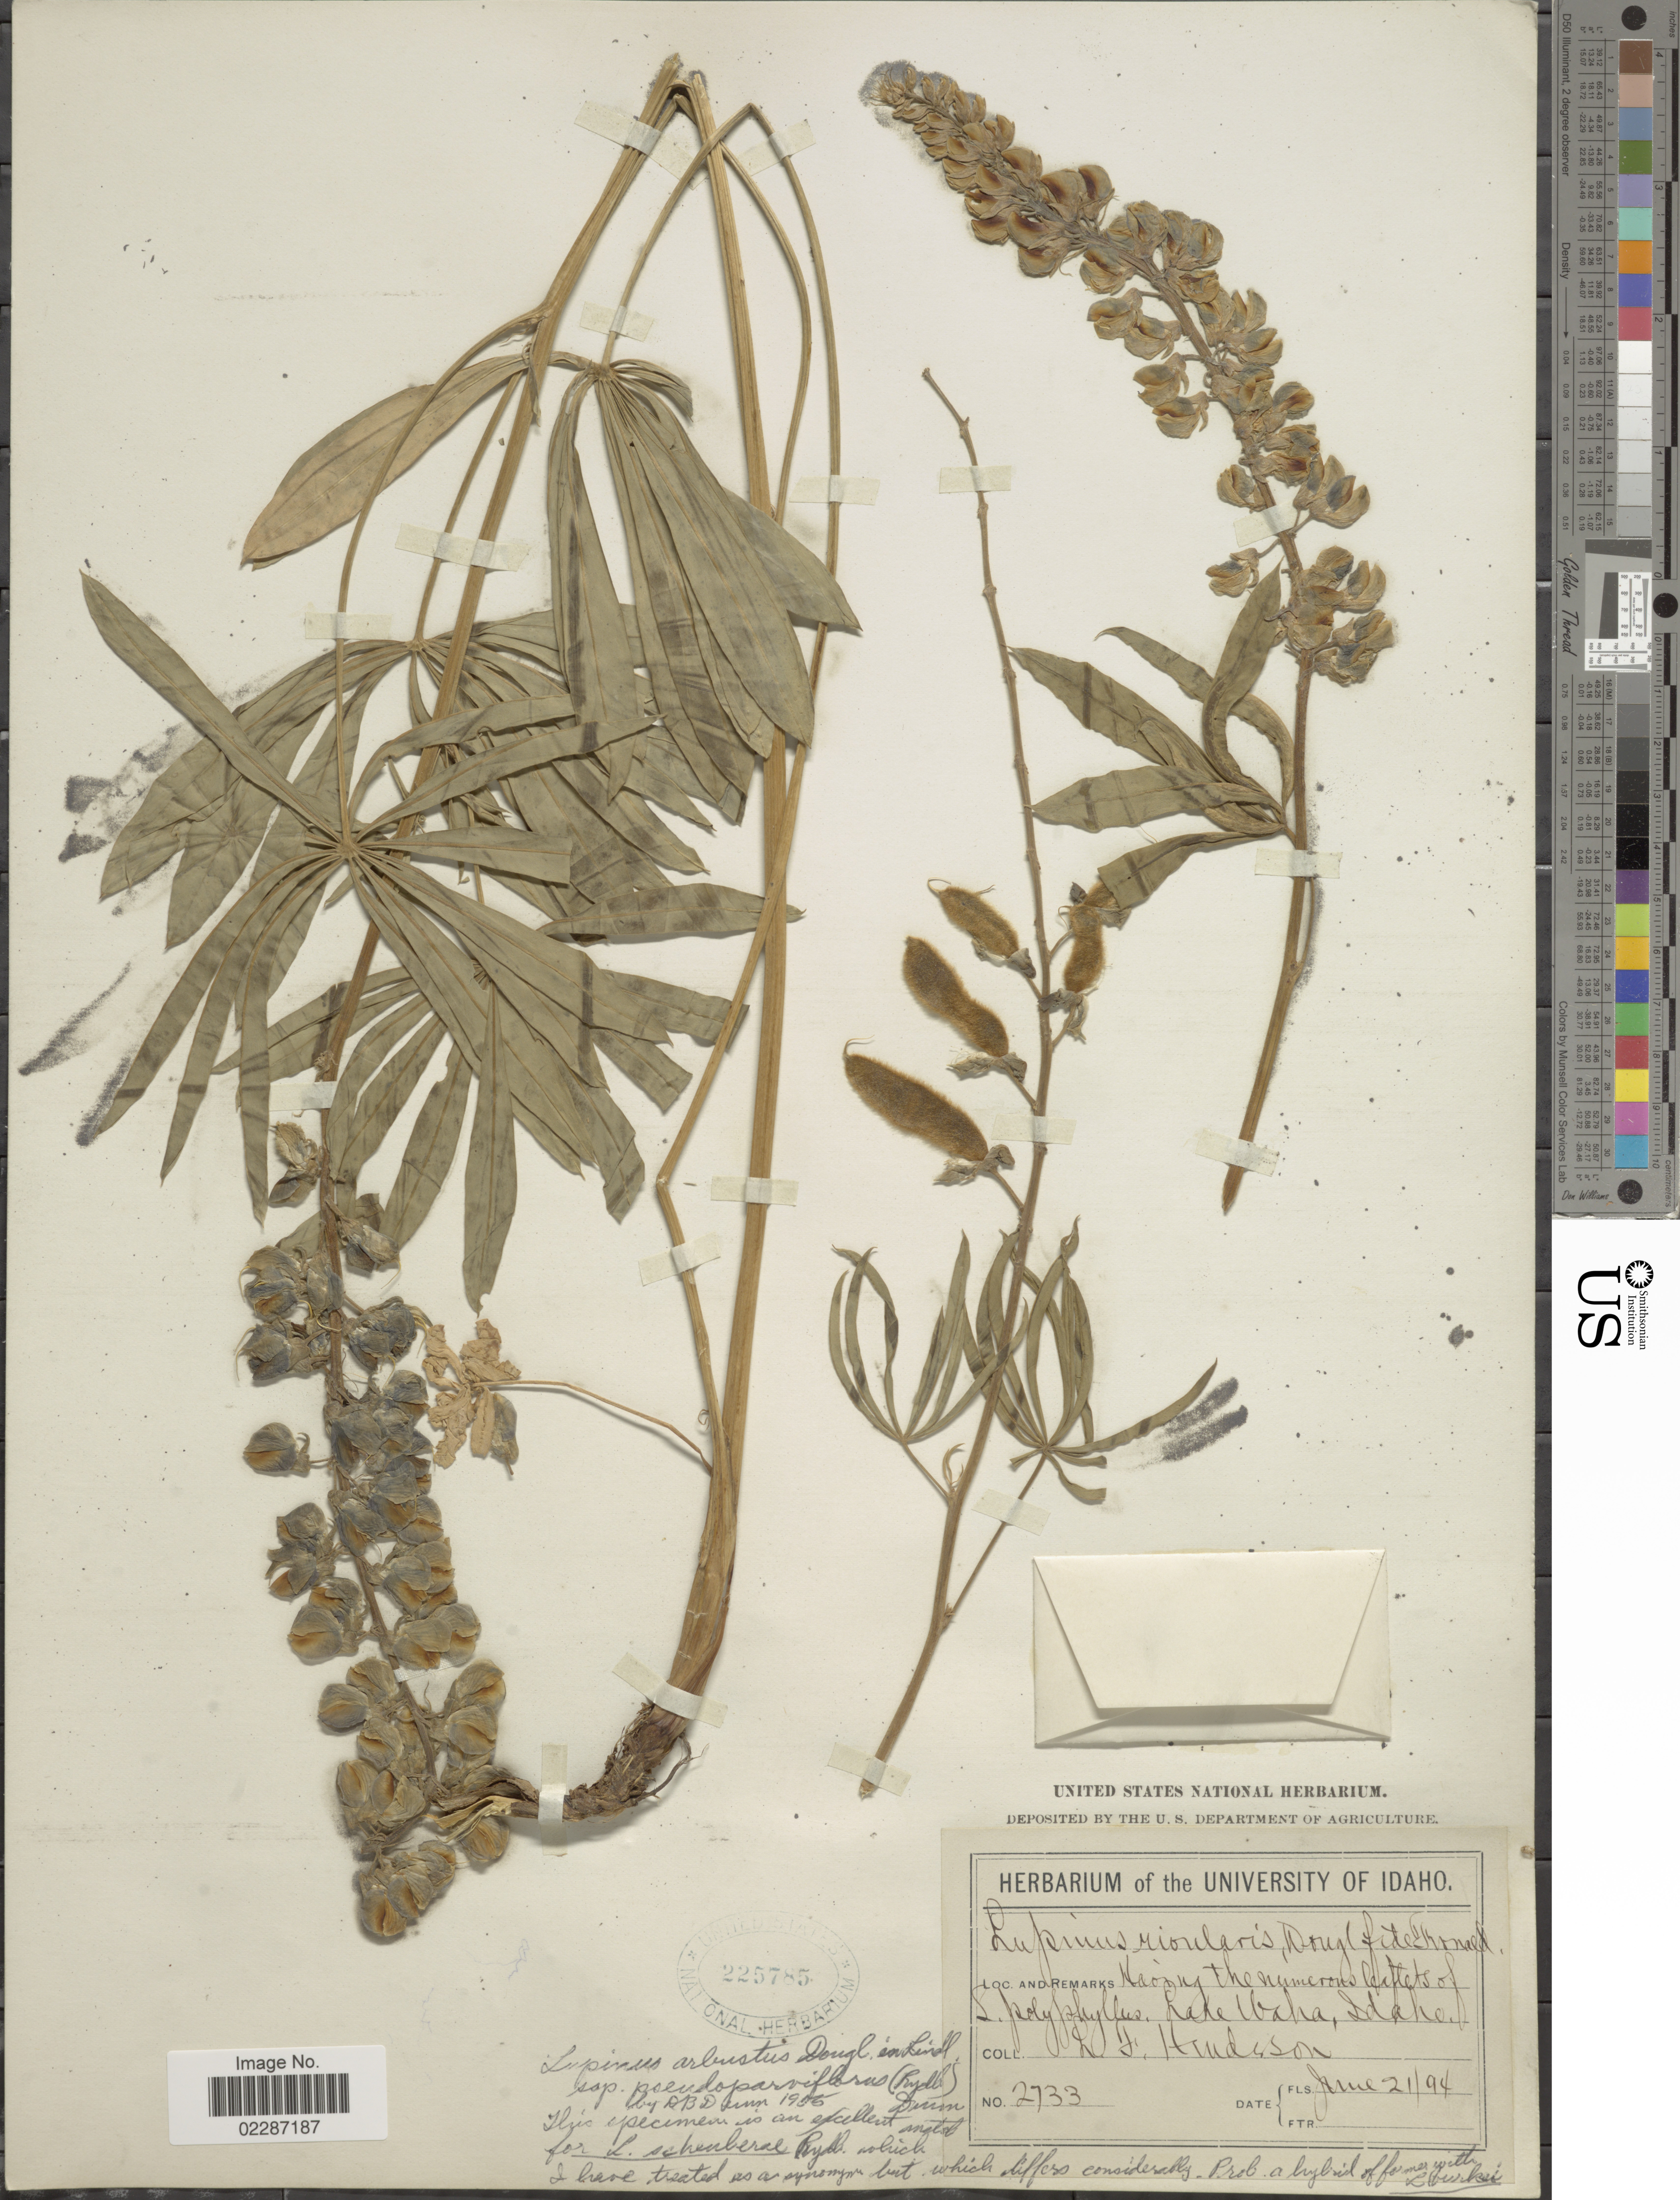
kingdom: Plantae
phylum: Tracheophyta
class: Magnoliopsida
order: Fabales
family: Fabaceae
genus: Lupinus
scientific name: Lupinus pseudoparviflorus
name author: Rydb.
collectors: L. F. Hudson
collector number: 2733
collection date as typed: Transcribed d/m/y: 21/6/94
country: United States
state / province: Idaho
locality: Lake Waha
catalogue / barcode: US 225785